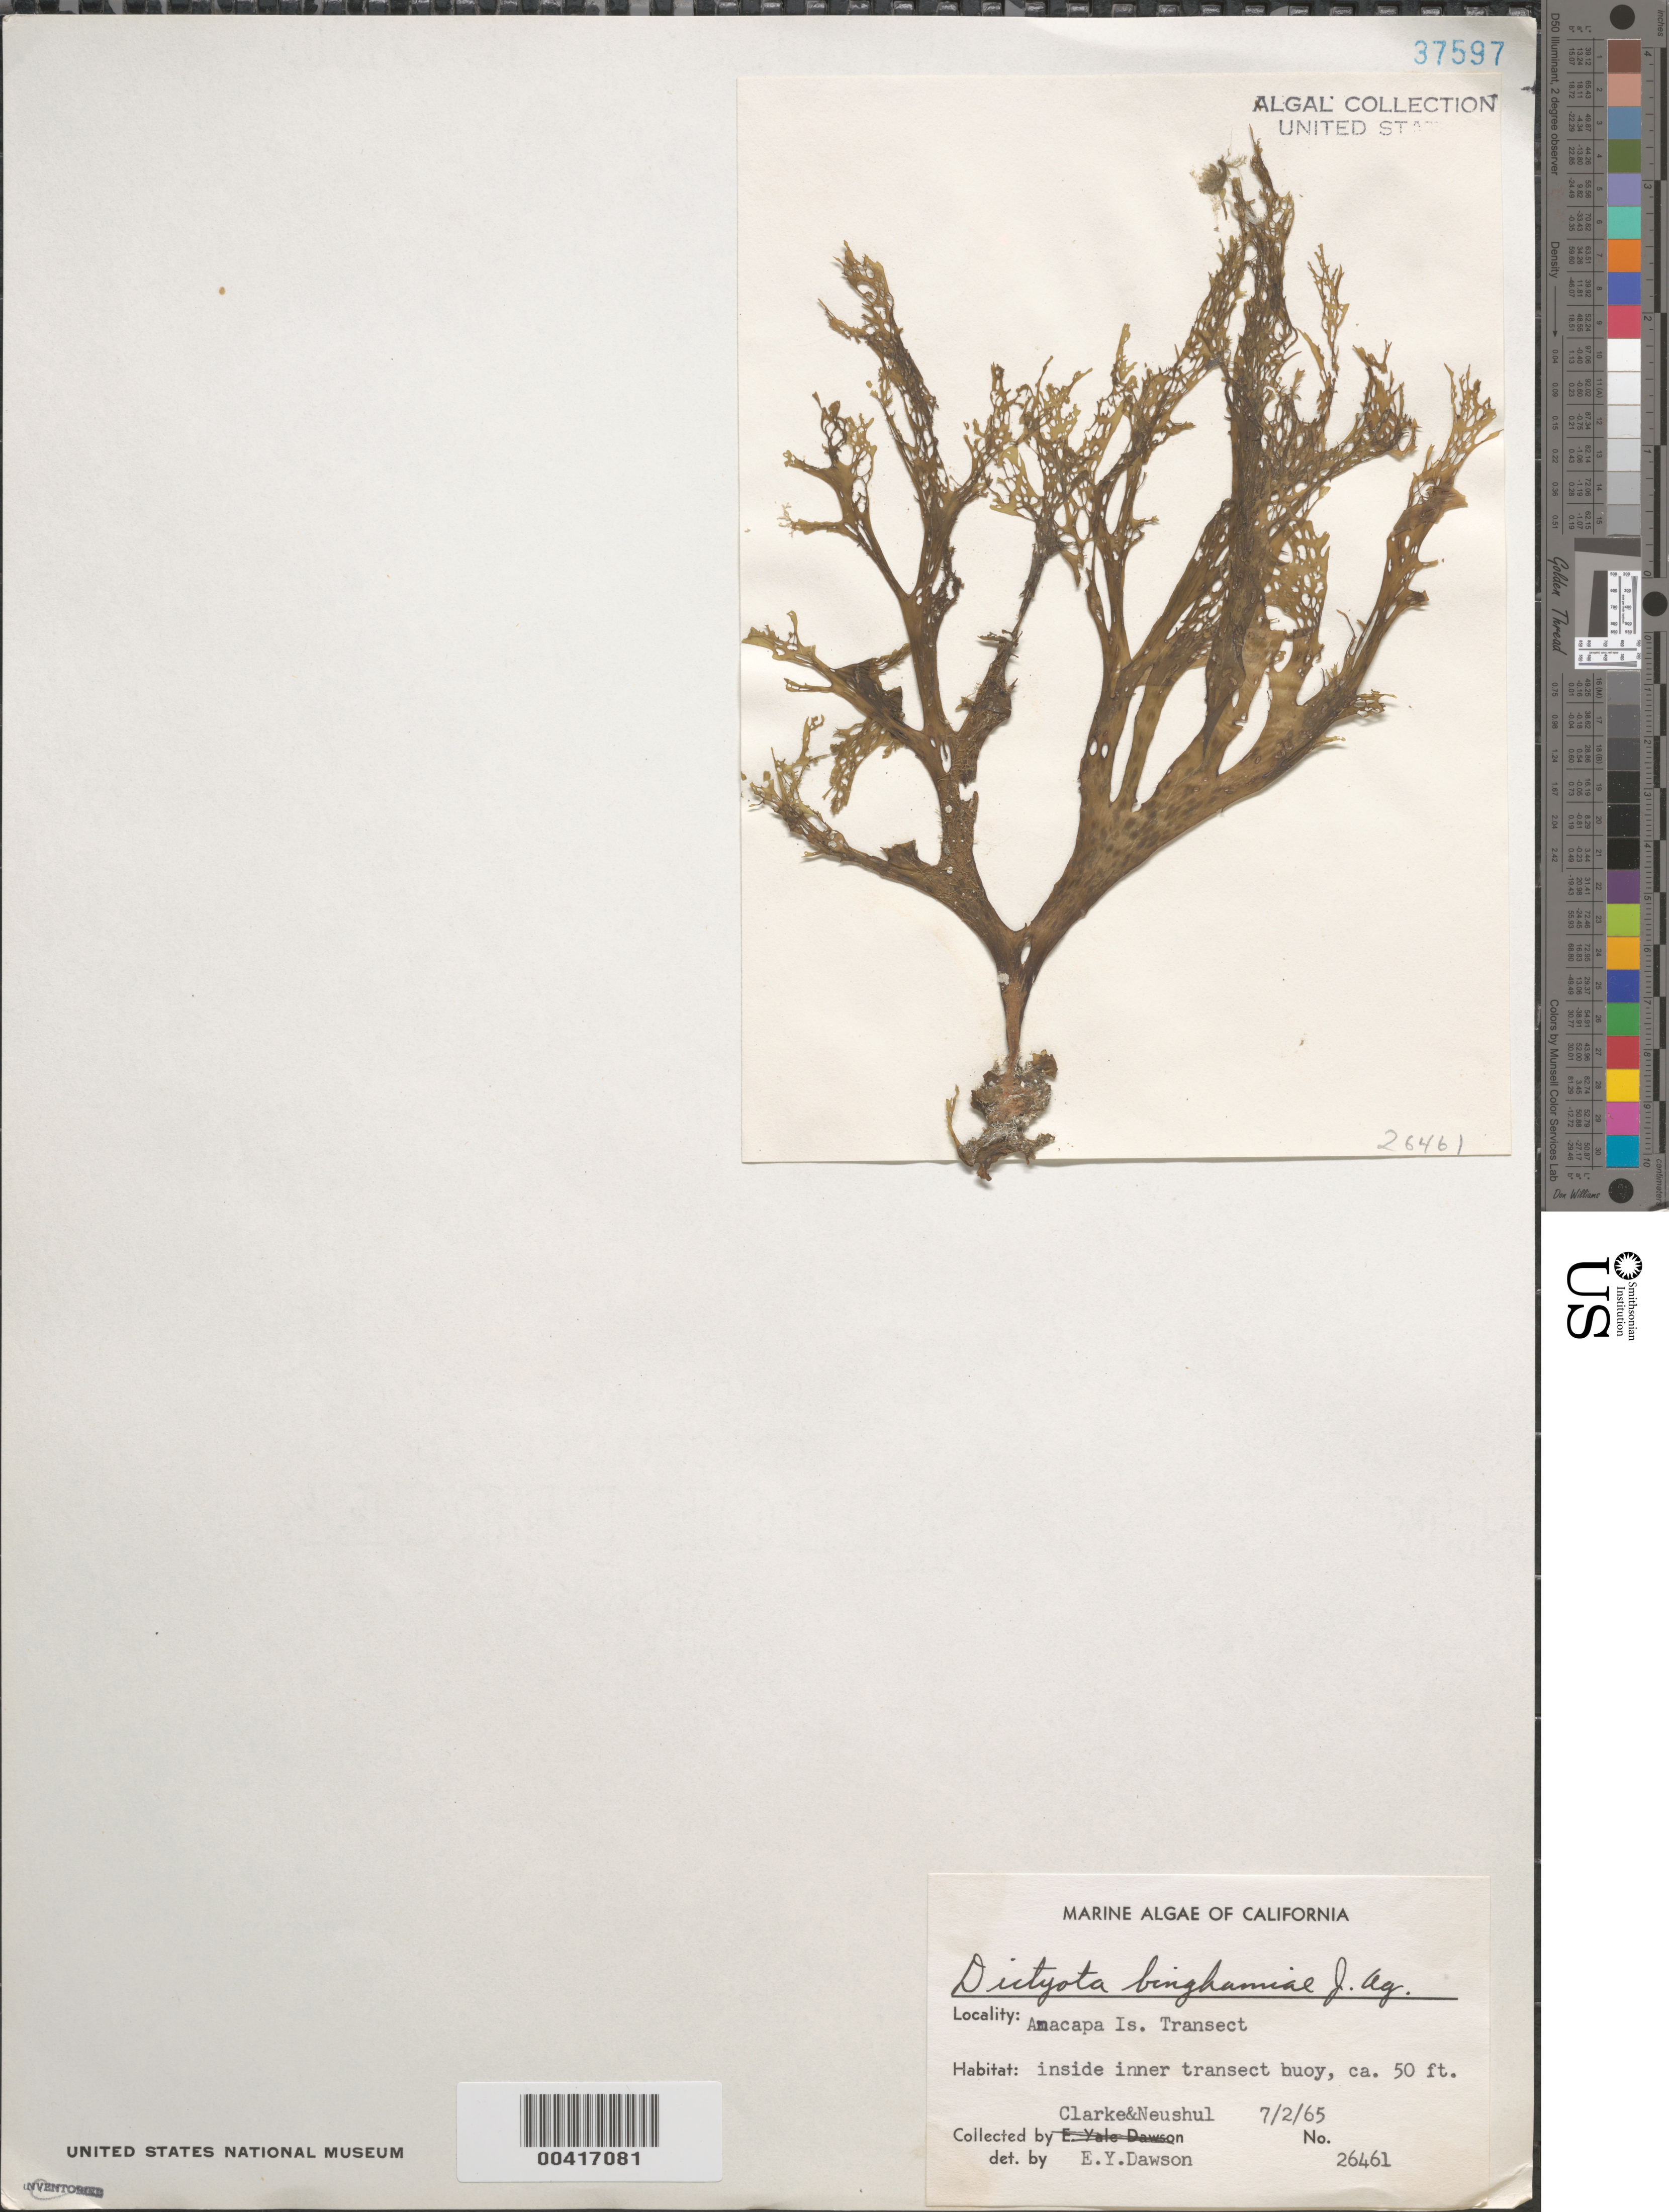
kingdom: Chromista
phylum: Ochrophyta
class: Phaeophyceae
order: Dictyotales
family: Dictyotaceae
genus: Dictyota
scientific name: Dictyota binghamiae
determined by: Dawson, E. Y.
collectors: W. Clarke & M. Neushul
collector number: EYD 26461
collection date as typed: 02 Jul 1965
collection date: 1965-07-02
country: United States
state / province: California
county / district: Ventura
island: Anacapa Island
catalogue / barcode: US 37597